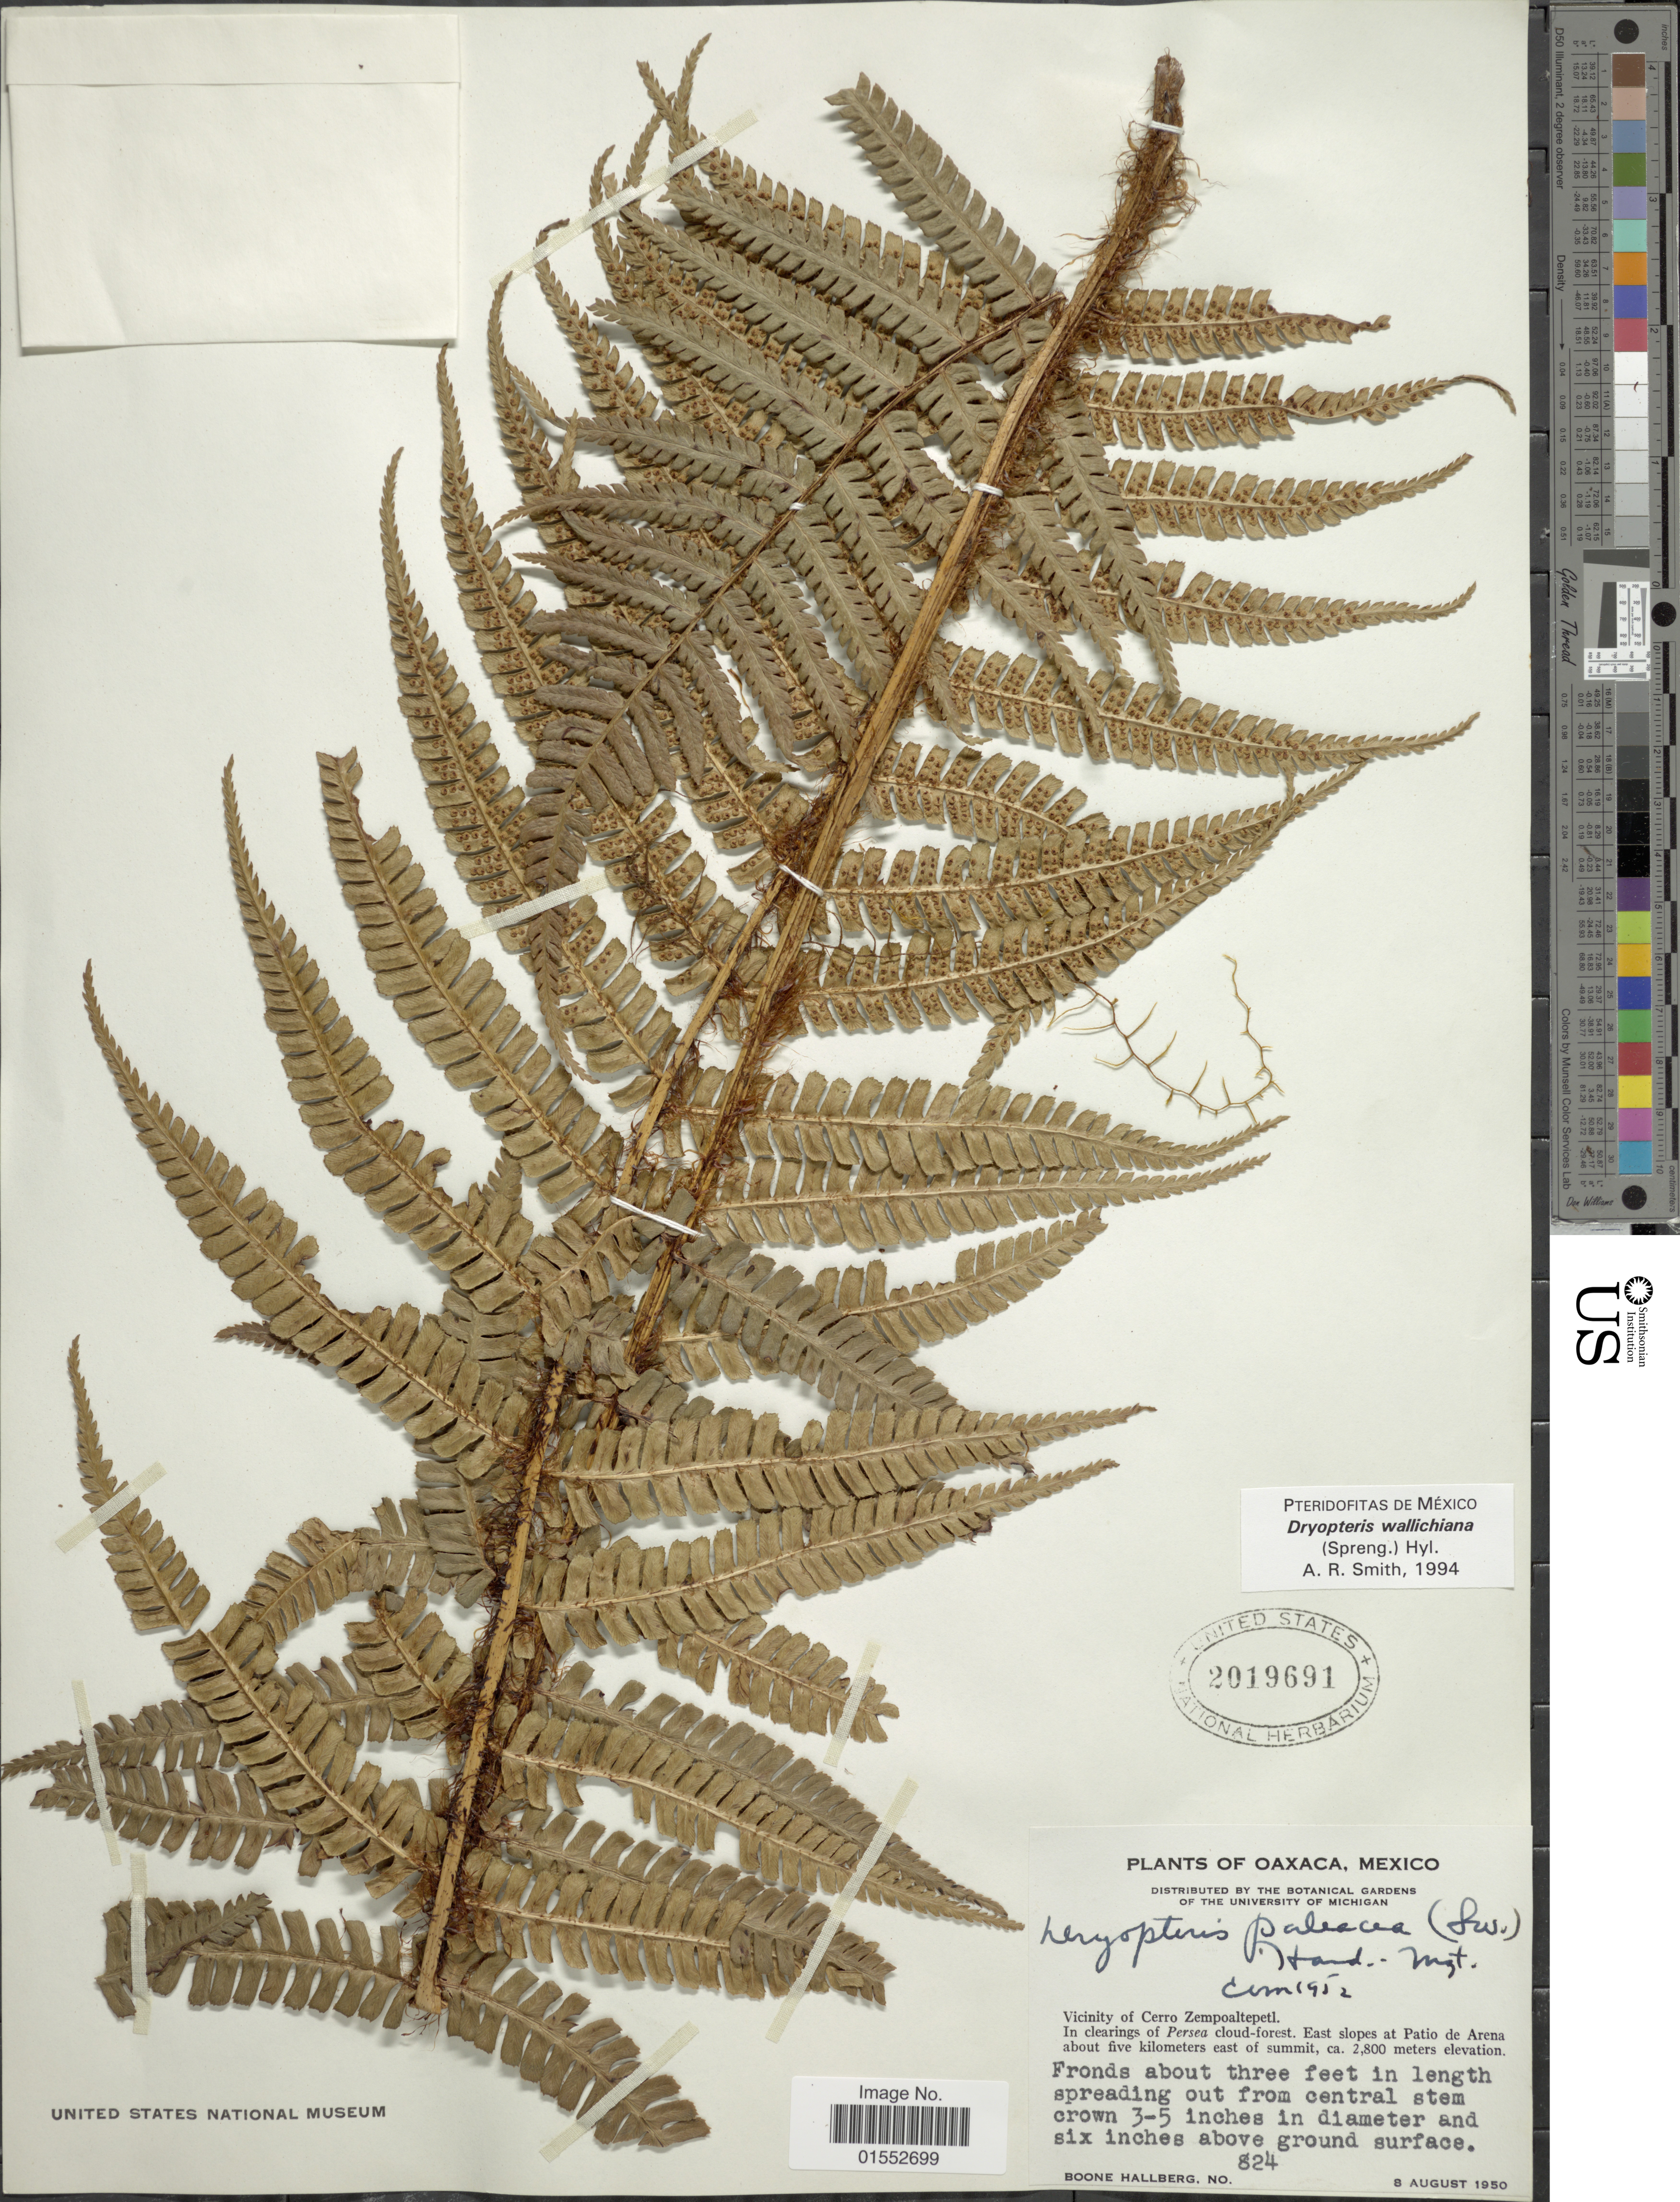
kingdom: Plantae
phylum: Tracheophyta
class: Polypodiopsida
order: Polypodiales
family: Dryopteridaceae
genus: Dryopteris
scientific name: Dryopteris wallichiana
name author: (Spreng.) Hyl.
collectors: B. Hallberg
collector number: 824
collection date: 1950-08-08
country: Mexico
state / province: Oaxaca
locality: Vicinity of Cerro Zempoaltepetl., East slopes at Patio de Arena about five kilometers east of summit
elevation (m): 2800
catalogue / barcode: US 2019691